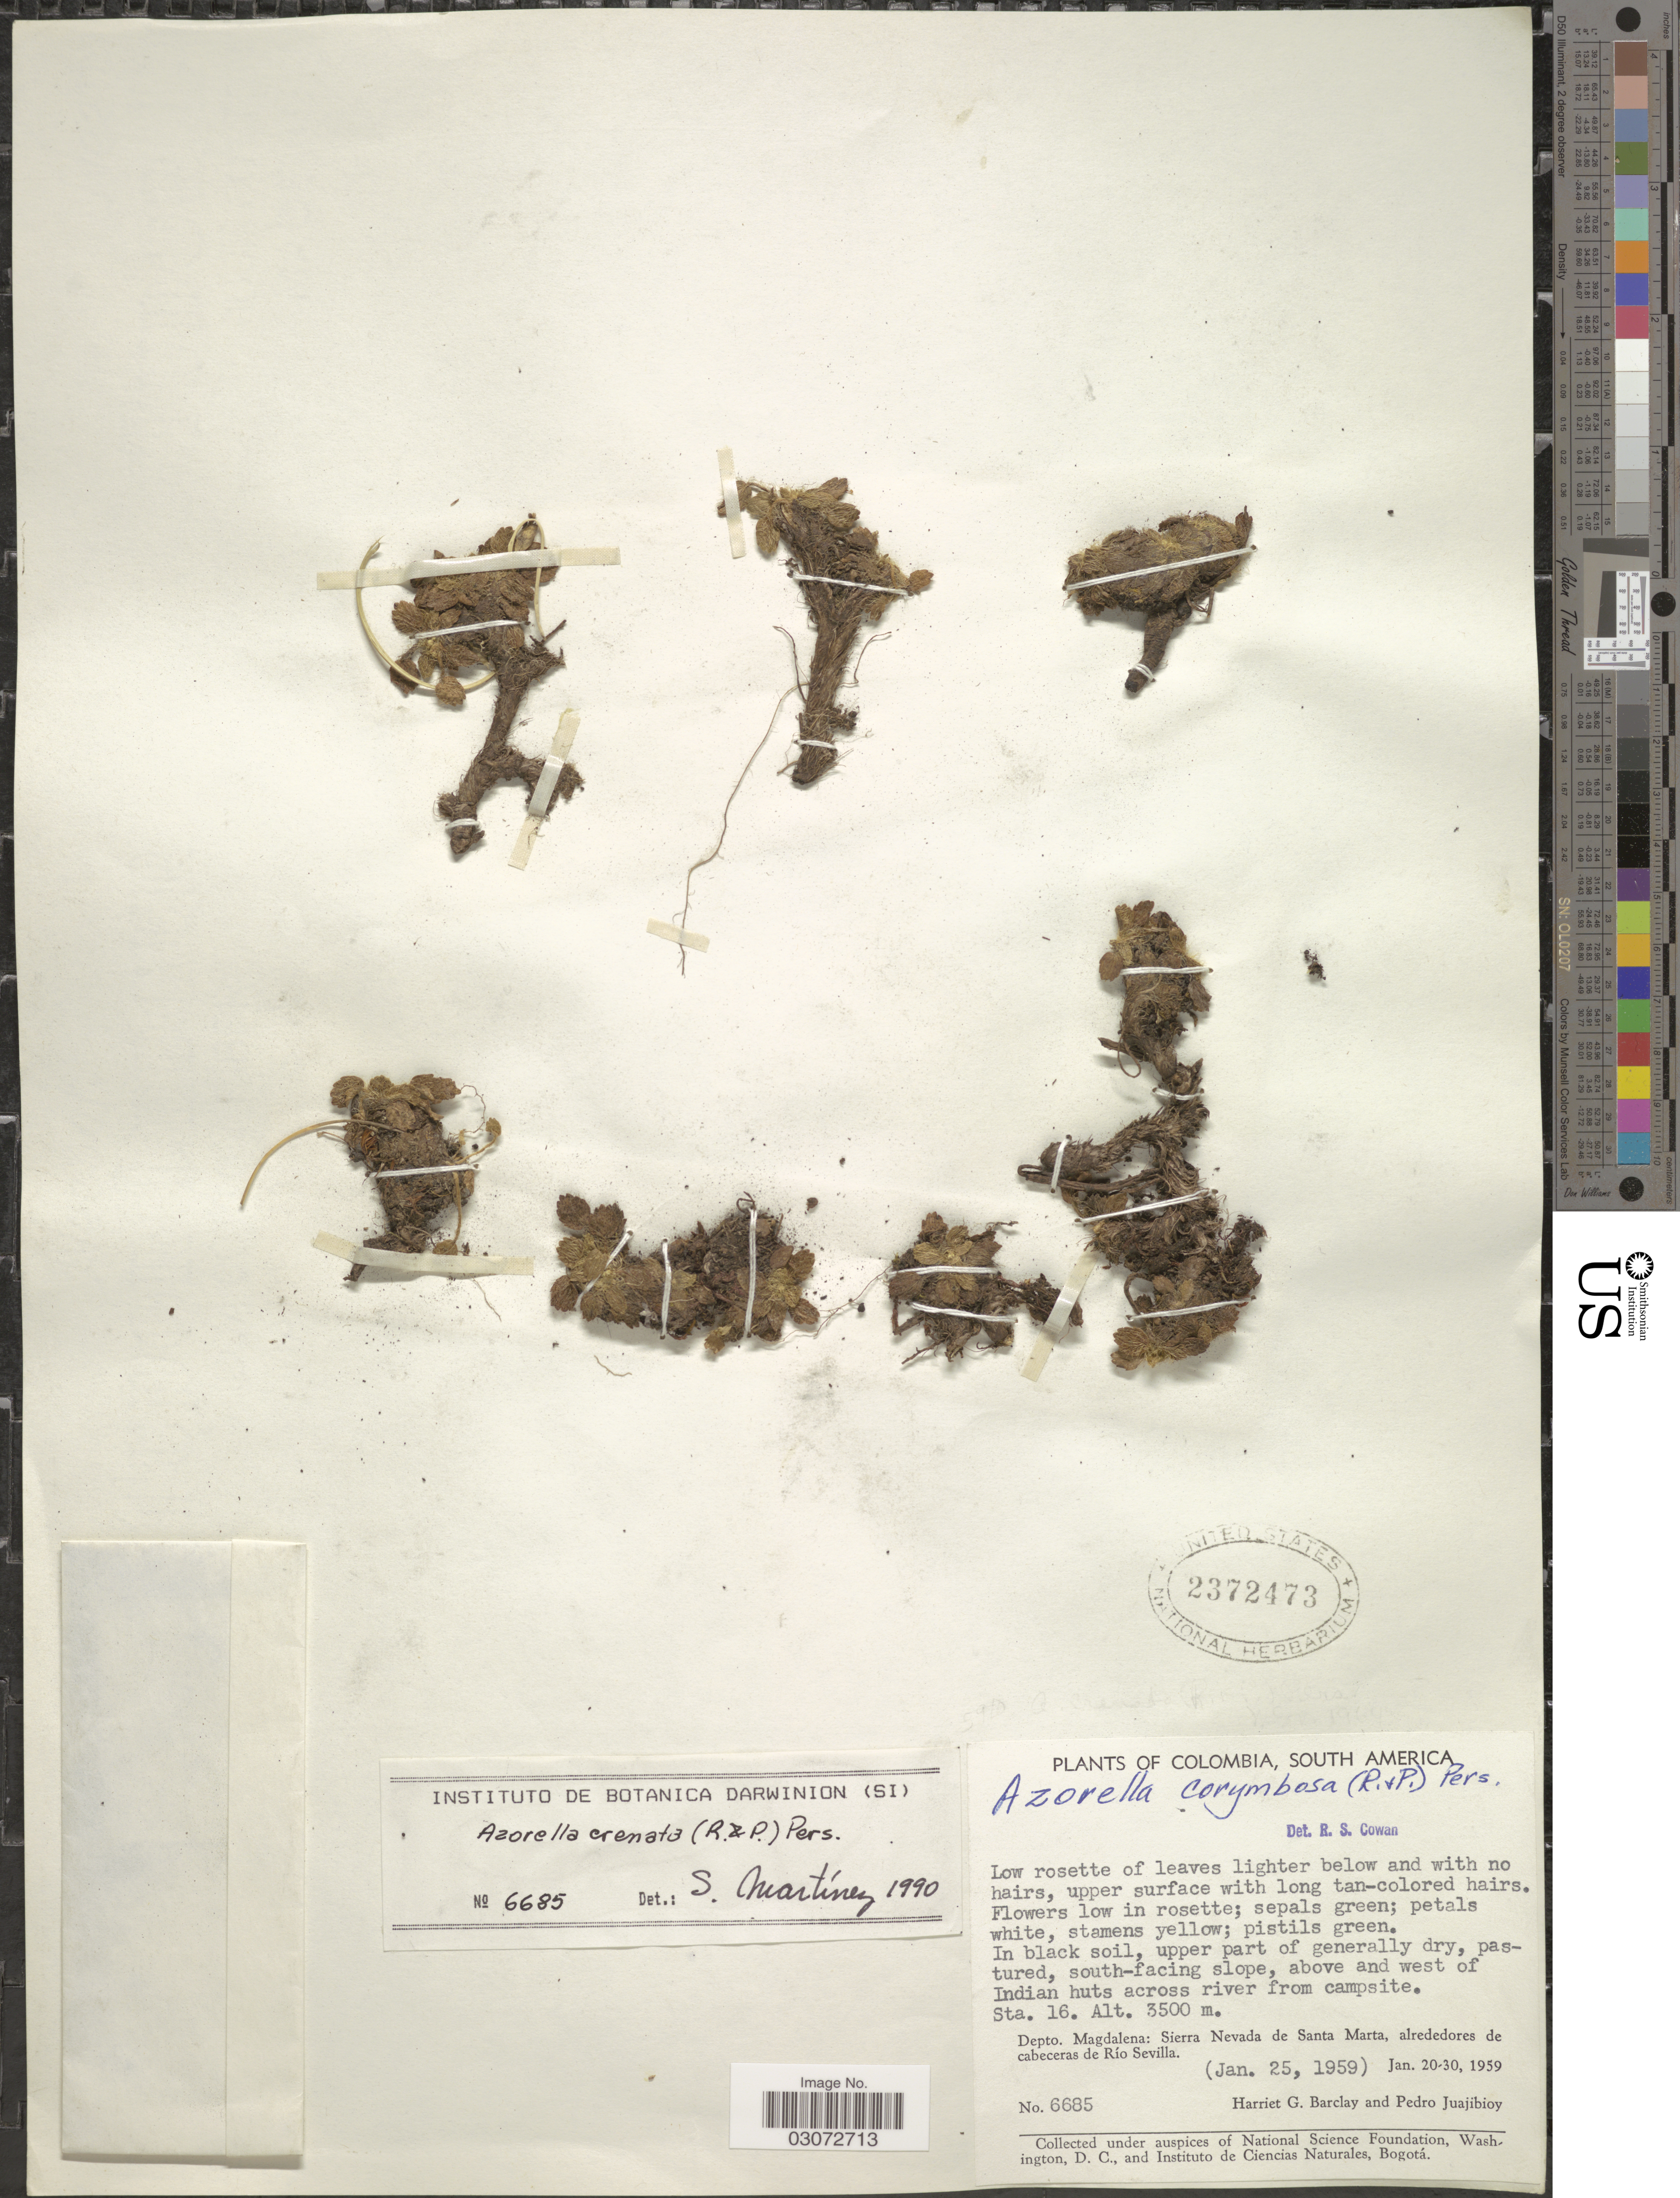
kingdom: Plantae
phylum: Tracheophyta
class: Magnoliopsida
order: Apiales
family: Apiaceae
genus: Azorella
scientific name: Azorella crenata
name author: (Ruiz & Pav.) Pers.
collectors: H. G. Barclay & P. Juajibioy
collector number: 6685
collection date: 1959-01-25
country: Colombia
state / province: Magdalena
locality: South-facing slope, above and west of Indian huts across river from campsite. Sta. 16. Depto. Colombia: Sierra Nevada de Santa Marta, alrededores de cabeceras de Río Sevilla.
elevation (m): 3500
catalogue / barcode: US 2372473